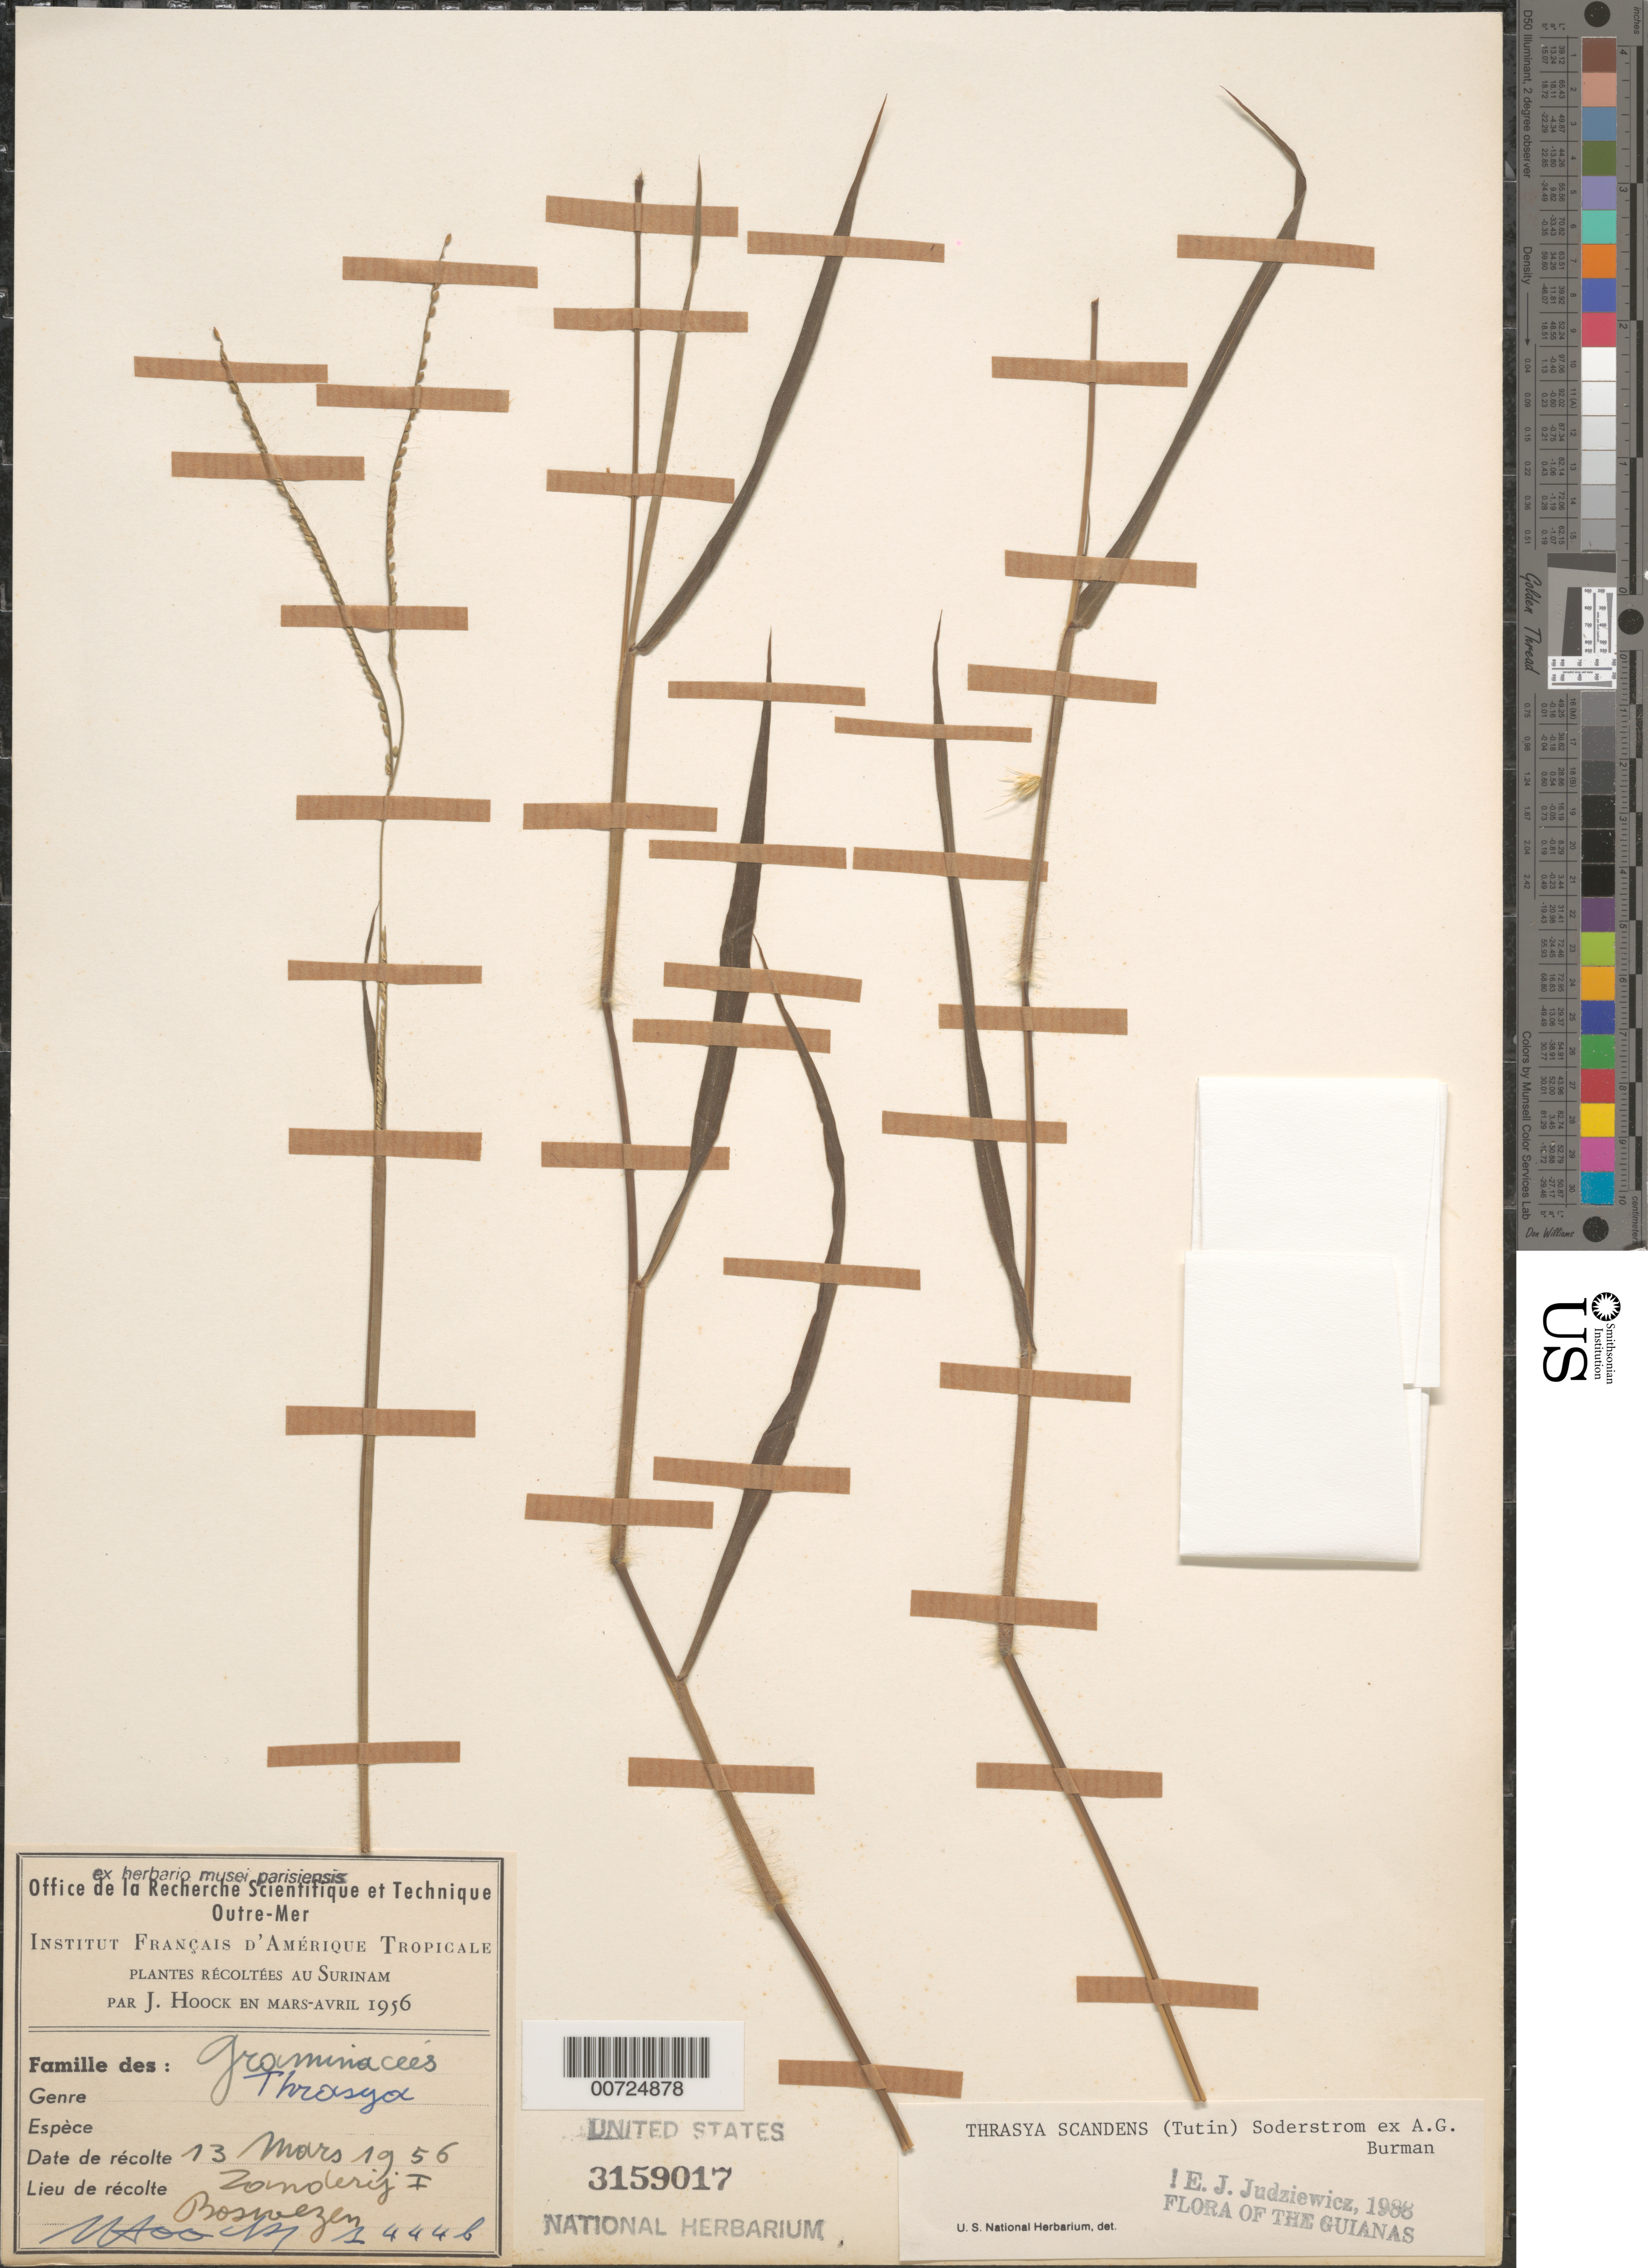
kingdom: Plantae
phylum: Tracheophyta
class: Liliopsida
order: Poales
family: Poaceae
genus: Thrasya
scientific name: Thrasya scandens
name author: (Tutin) Soderstr. ex A.G. Burm.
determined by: Judziewicz, E. J.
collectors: J. Hoock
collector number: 1444 b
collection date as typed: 13-Mar-56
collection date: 1956-03-13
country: Suriname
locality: Zanderij I, Boswezen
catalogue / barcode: US 3159017